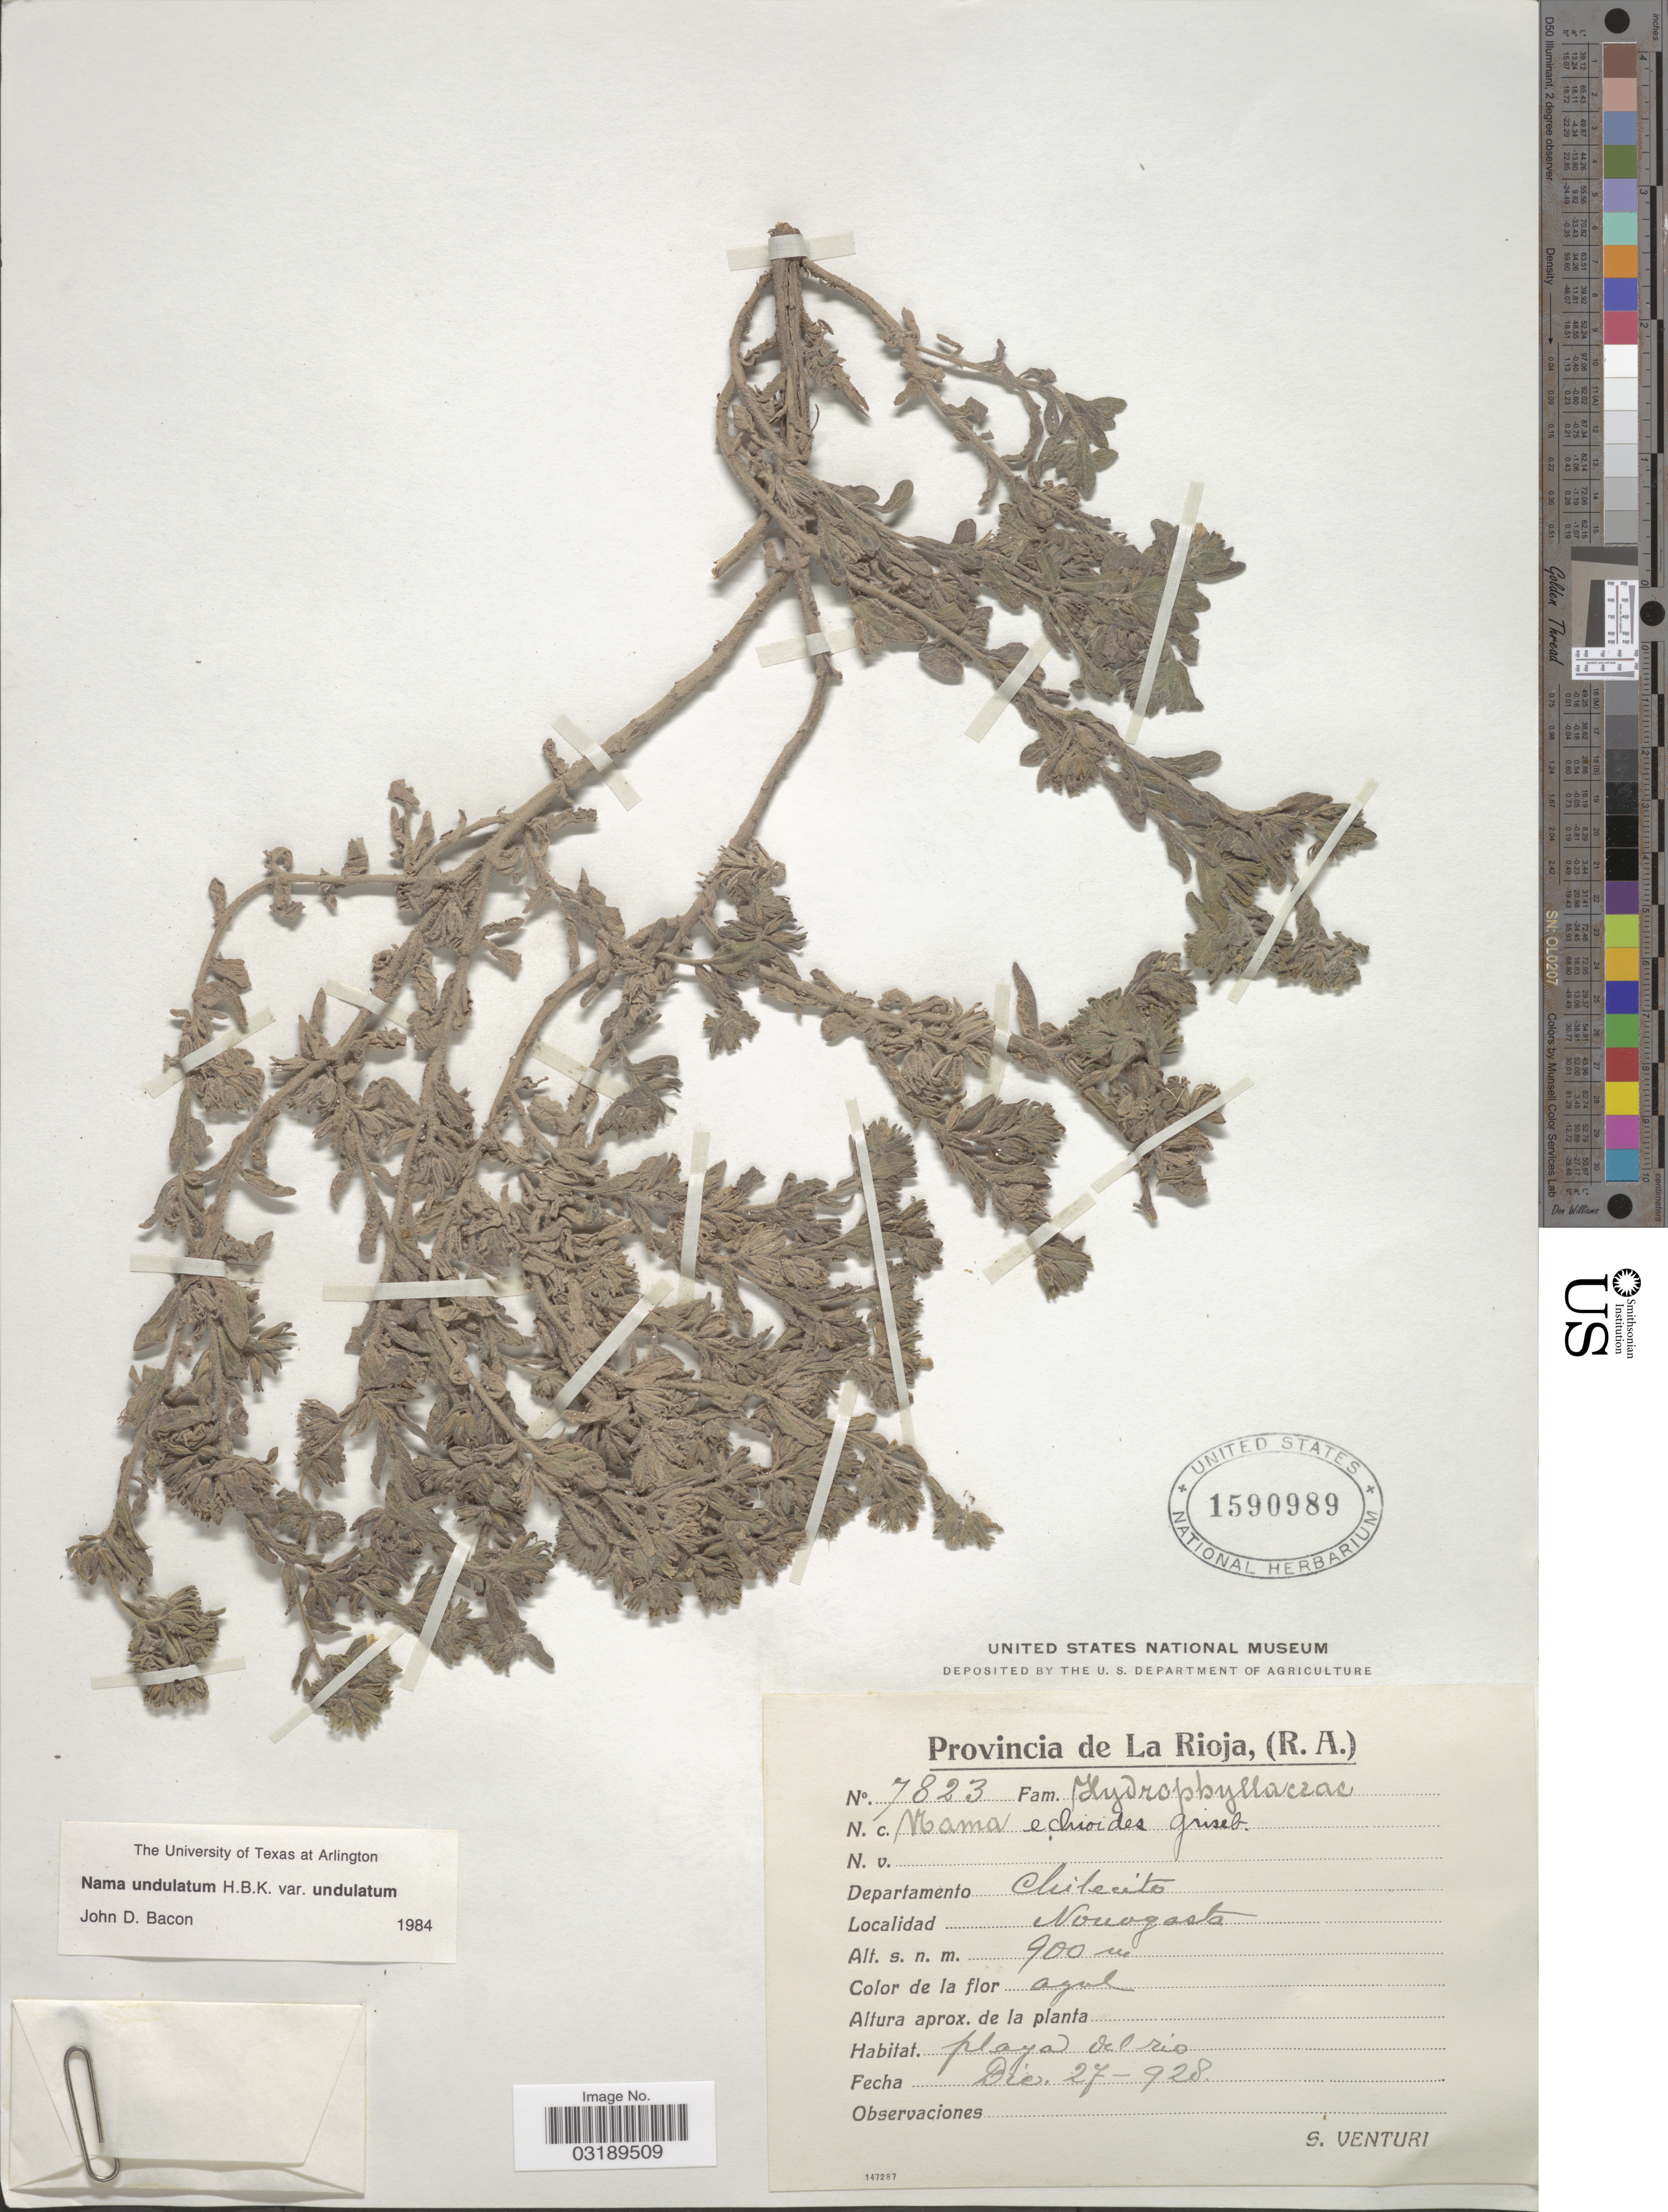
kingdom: Plantae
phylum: Tracheophyta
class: Magnoliopsida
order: Boraginales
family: Namaceae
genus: Nama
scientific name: Nama undulatum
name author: Kunth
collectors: S. Venturi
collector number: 7823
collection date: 1928-12-27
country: Argentina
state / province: La Rioja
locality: Departamento Chilecito. Nonogasta.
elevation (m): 900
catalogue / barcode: US 1590989